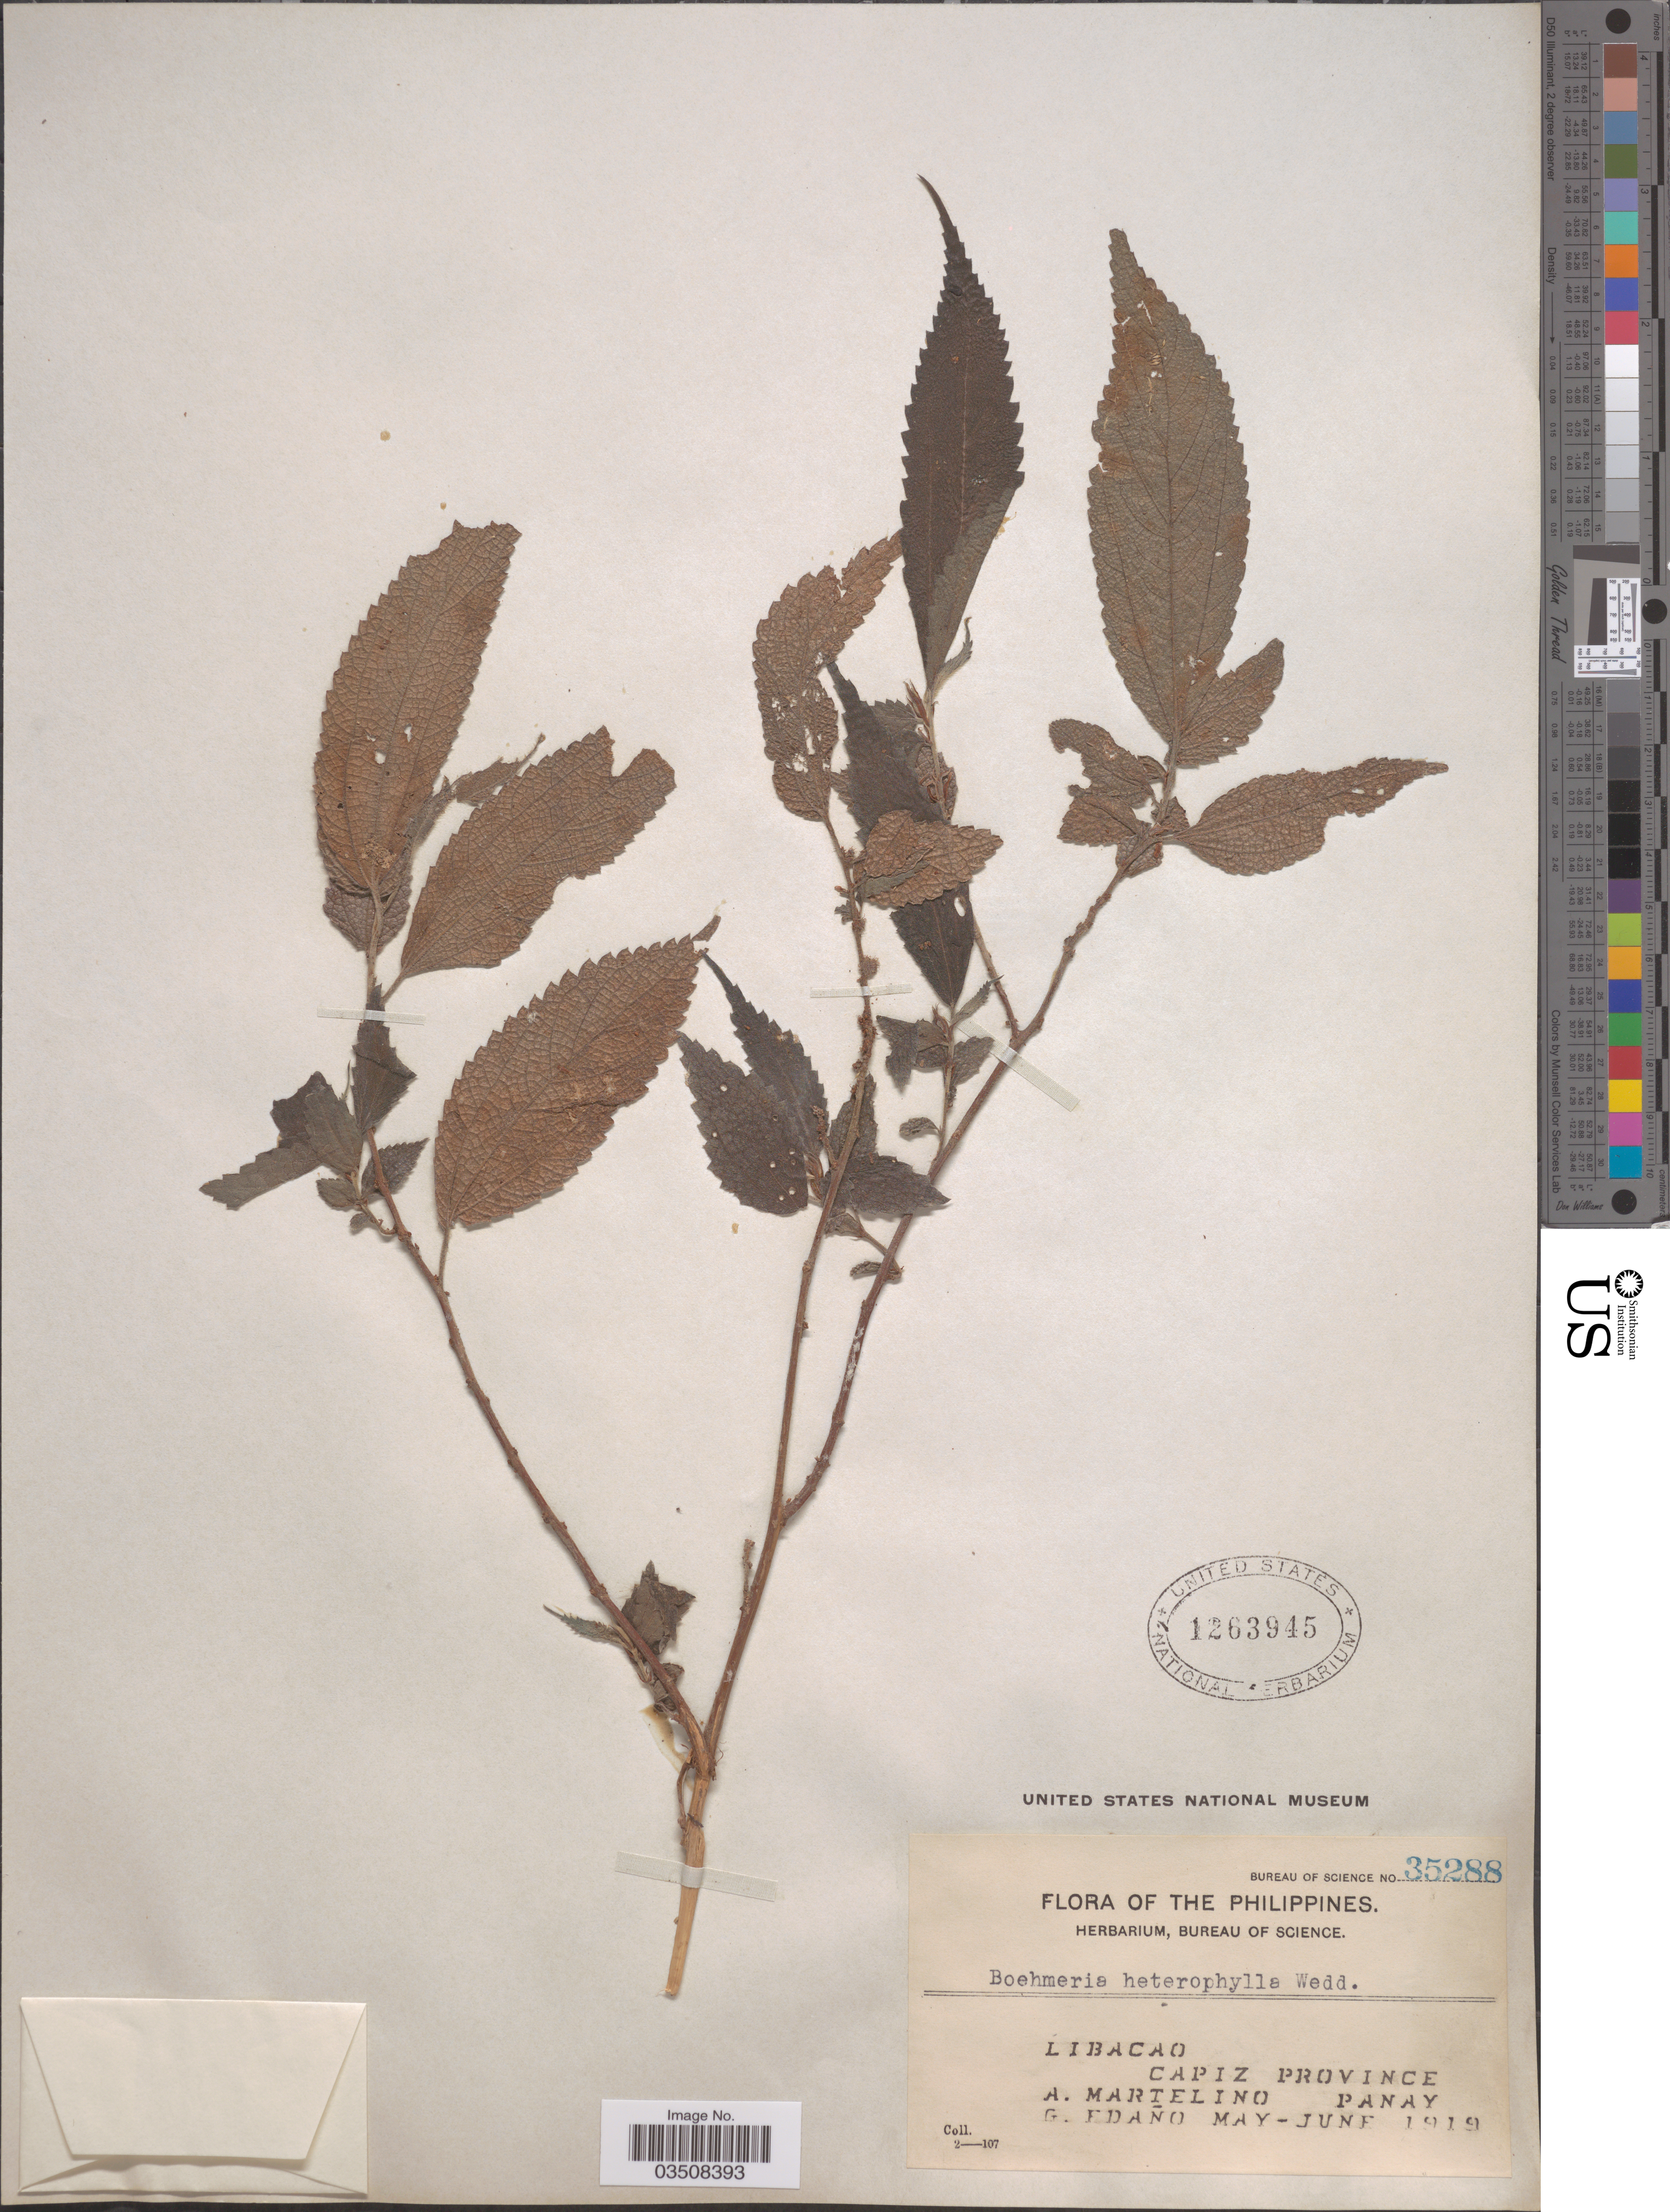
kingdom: Plantae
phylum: Tracheophyta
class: Magnoliopsida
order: Rosales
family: Urticaceae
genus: Boehmeria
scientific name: Boehmeria heterophylla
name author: Blume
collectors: A. Martelino & G. E. Edaño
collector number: Bureau of Science 35288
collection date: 1919-05/1919-06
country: Philippines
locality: Libacao. Capiz Province, Panay.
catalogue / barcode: US 1263945